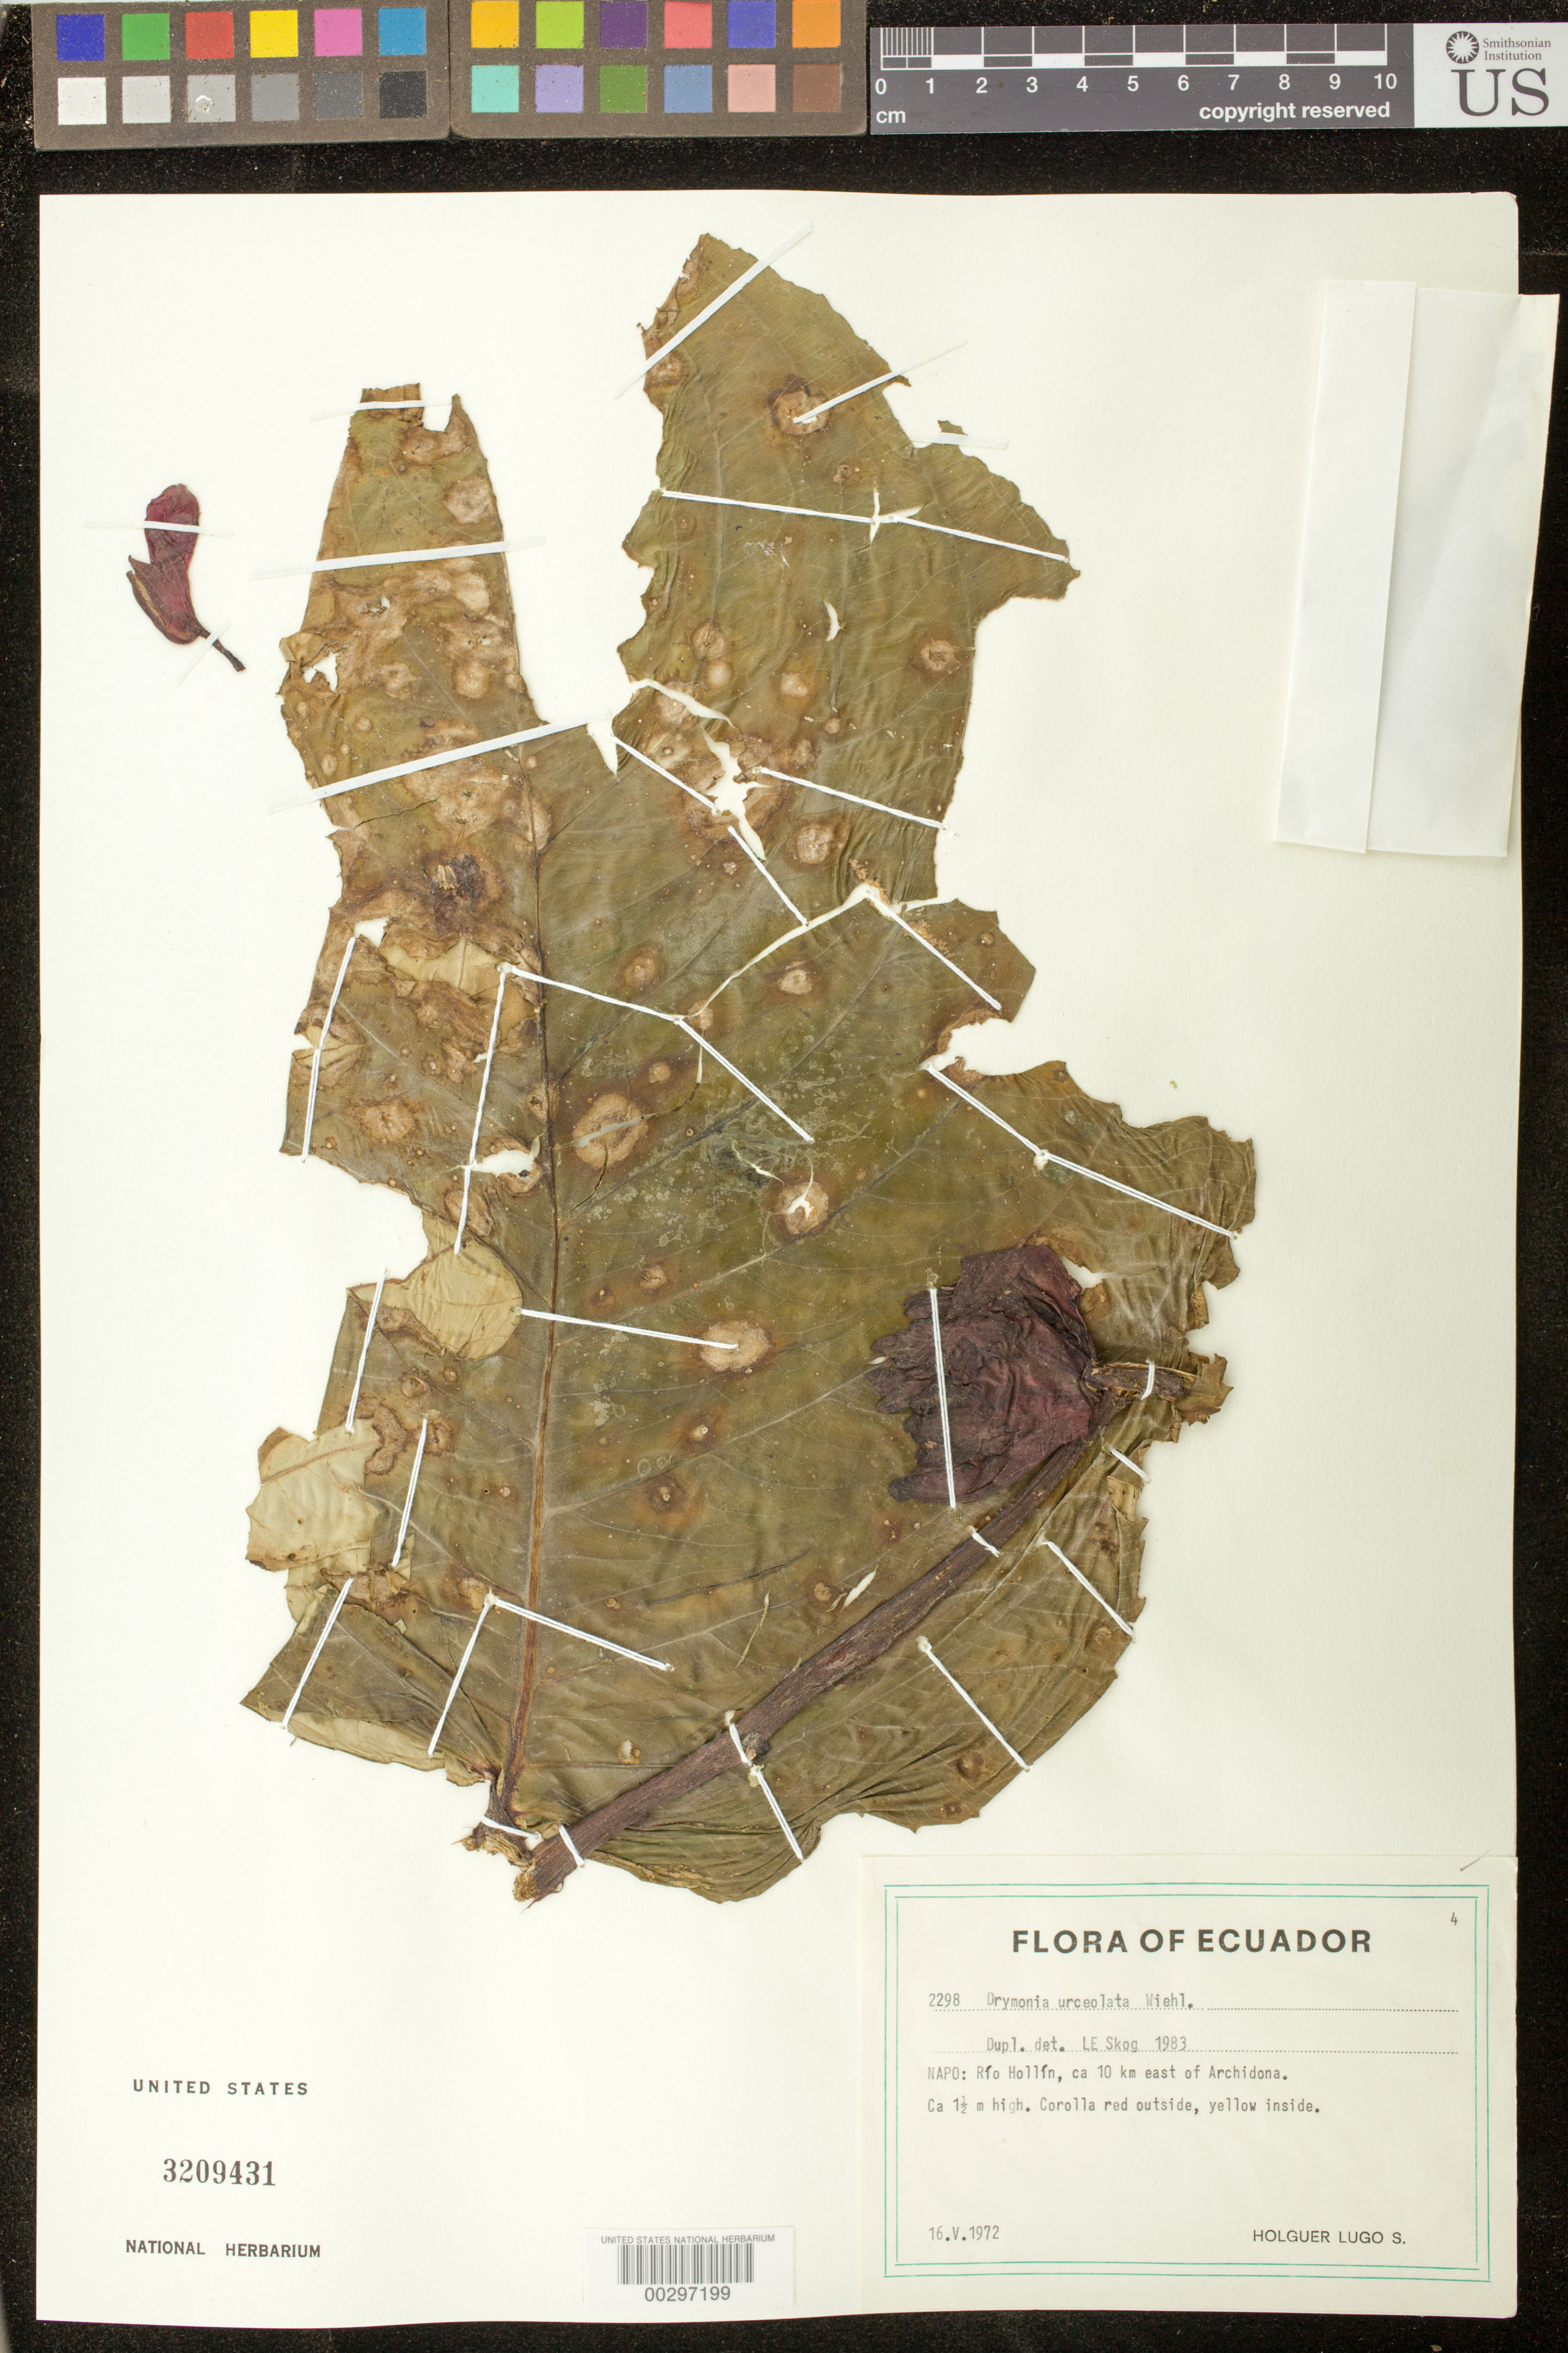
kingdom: Plantae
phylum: Tracheophyta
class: Magnoliopsida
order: Lamiales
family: Gesneriaceae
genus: Drymonia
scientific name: Drymonia urceolata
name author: Wiehler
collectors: H. Lugo S.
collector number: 2298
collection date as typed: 16 May 1972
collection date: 1972-05-16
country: Ecuador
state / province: Napo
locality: Rio Hollin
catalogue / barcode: US 3209431